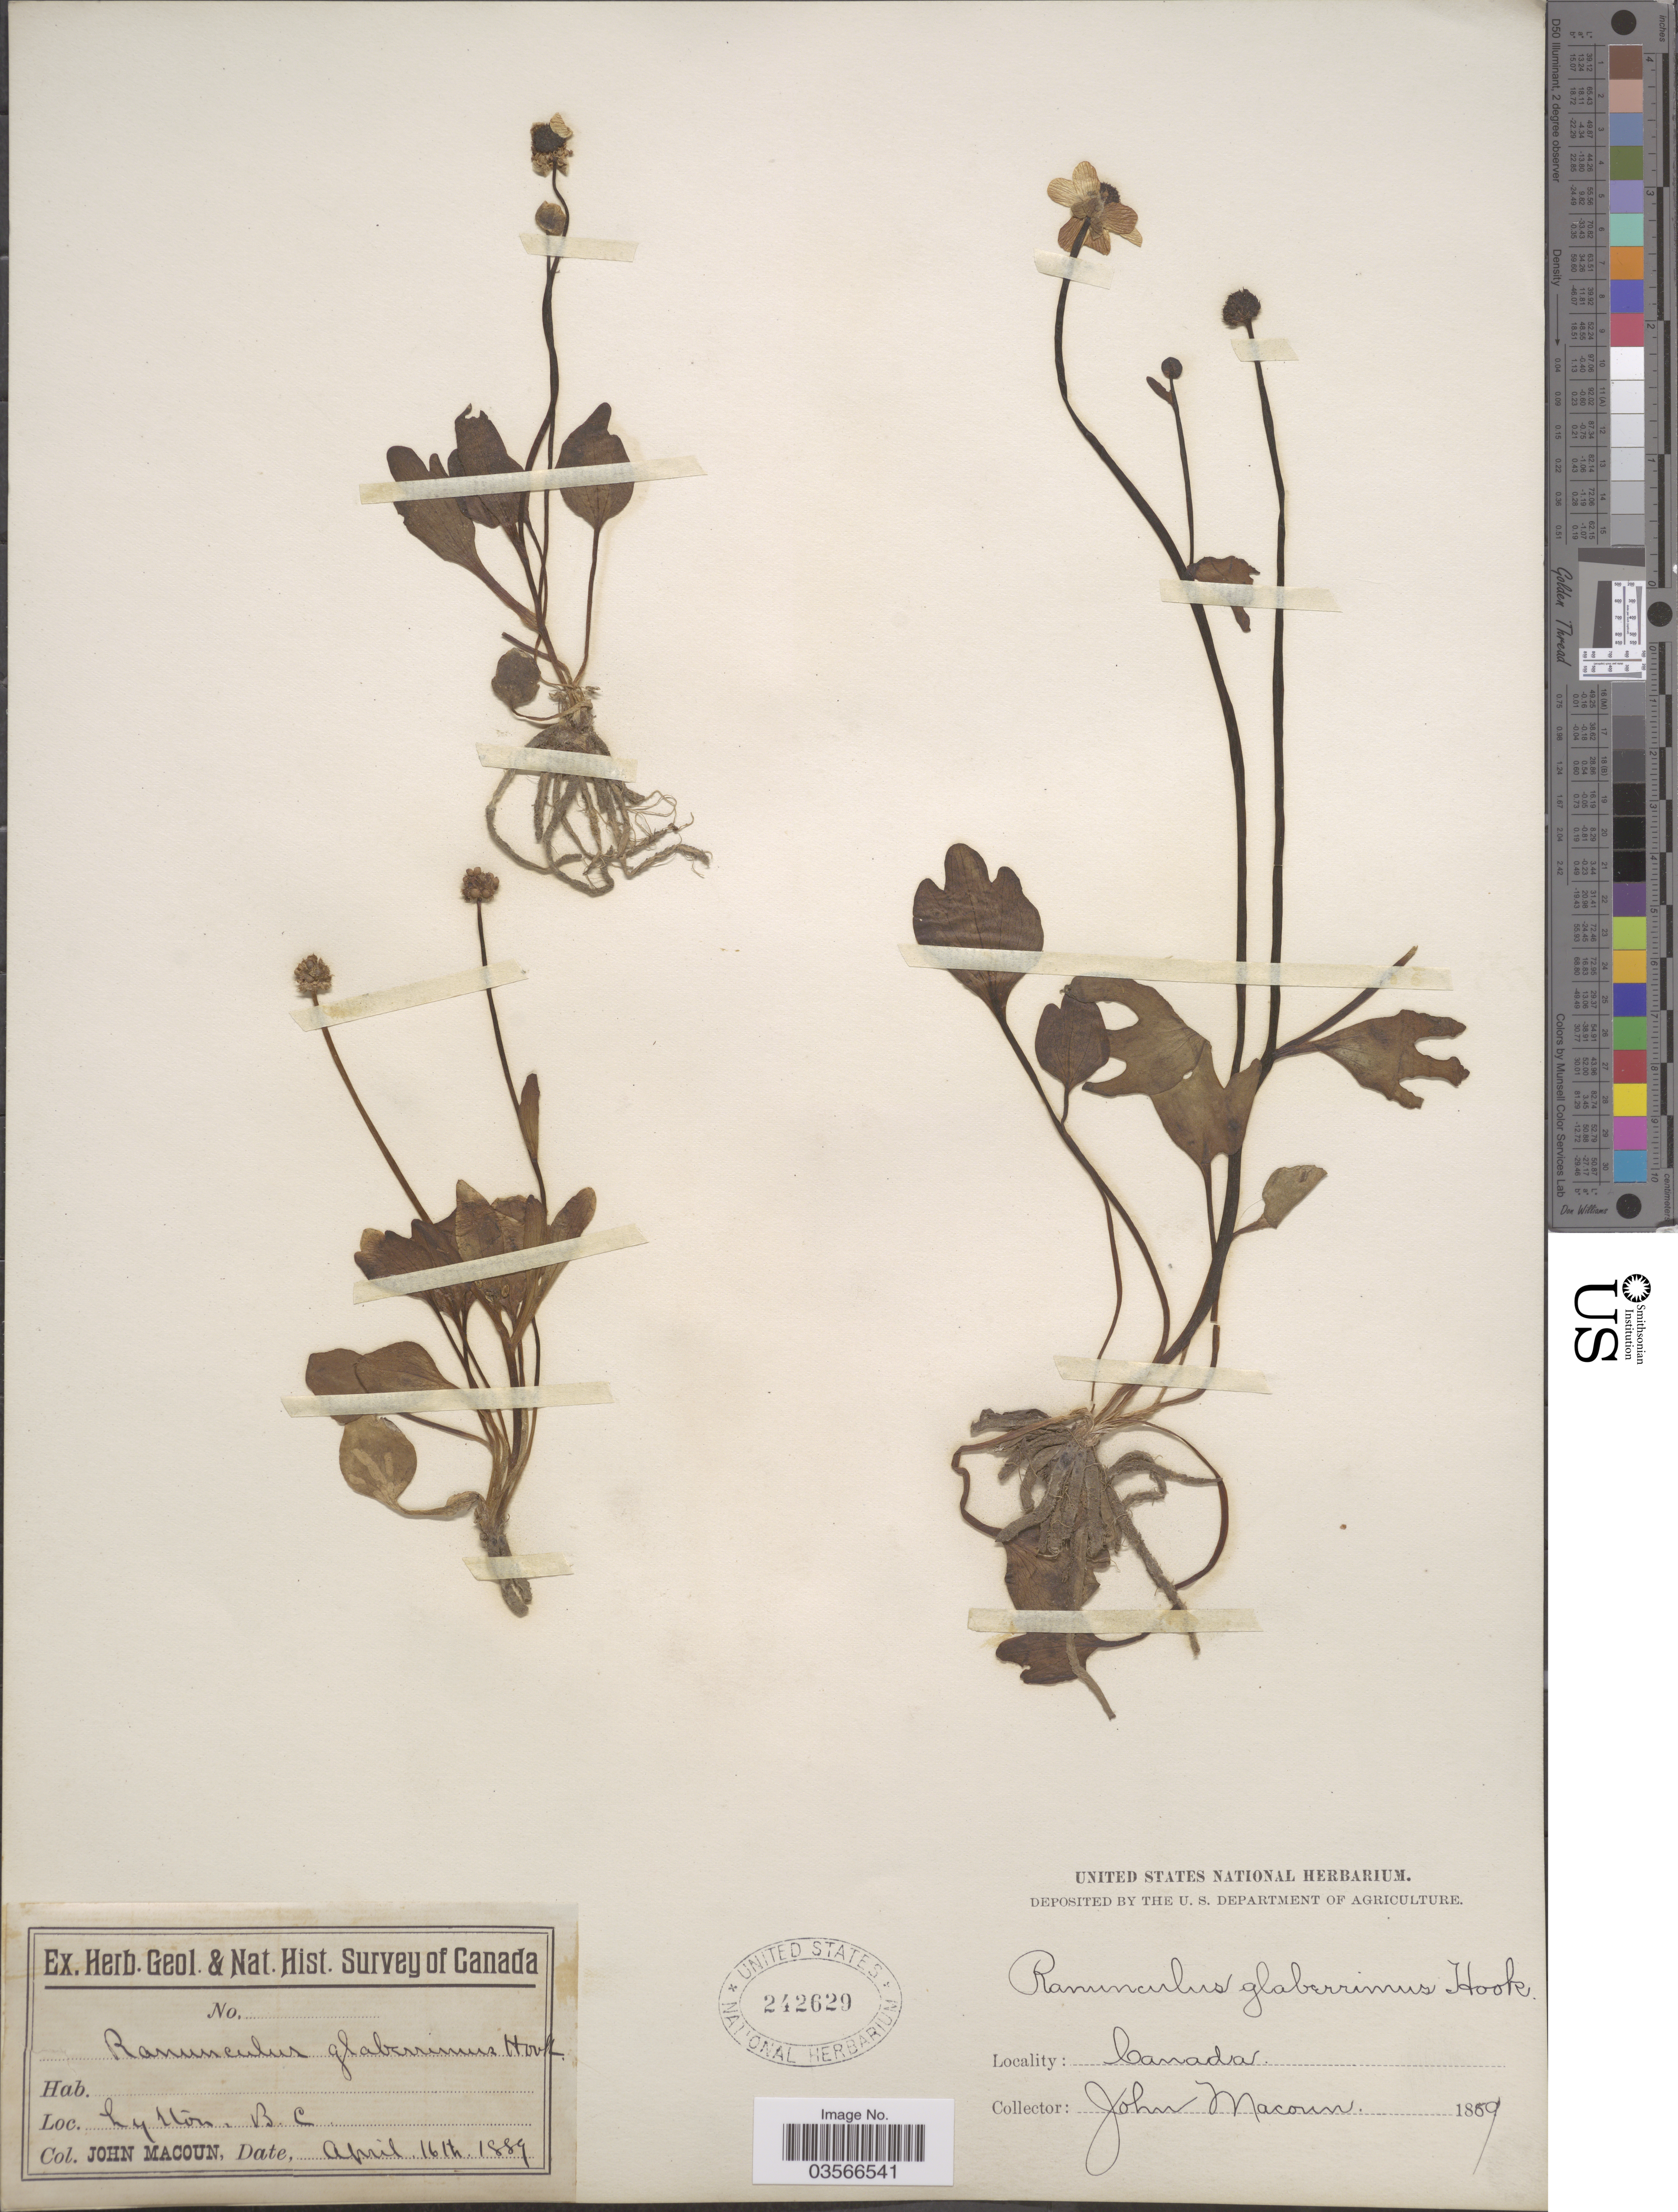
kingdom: Plantae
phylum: Tracheophyta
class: Magnoliopsida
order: Ranunculales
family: Ranunculaceae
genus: Ranunculus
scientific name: Ranunculus glaberrimus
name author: Hook.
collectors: J. Macoun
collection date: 1889-04-16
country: Canada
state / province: British Columbia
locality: Lytton.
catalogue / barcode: US 242629